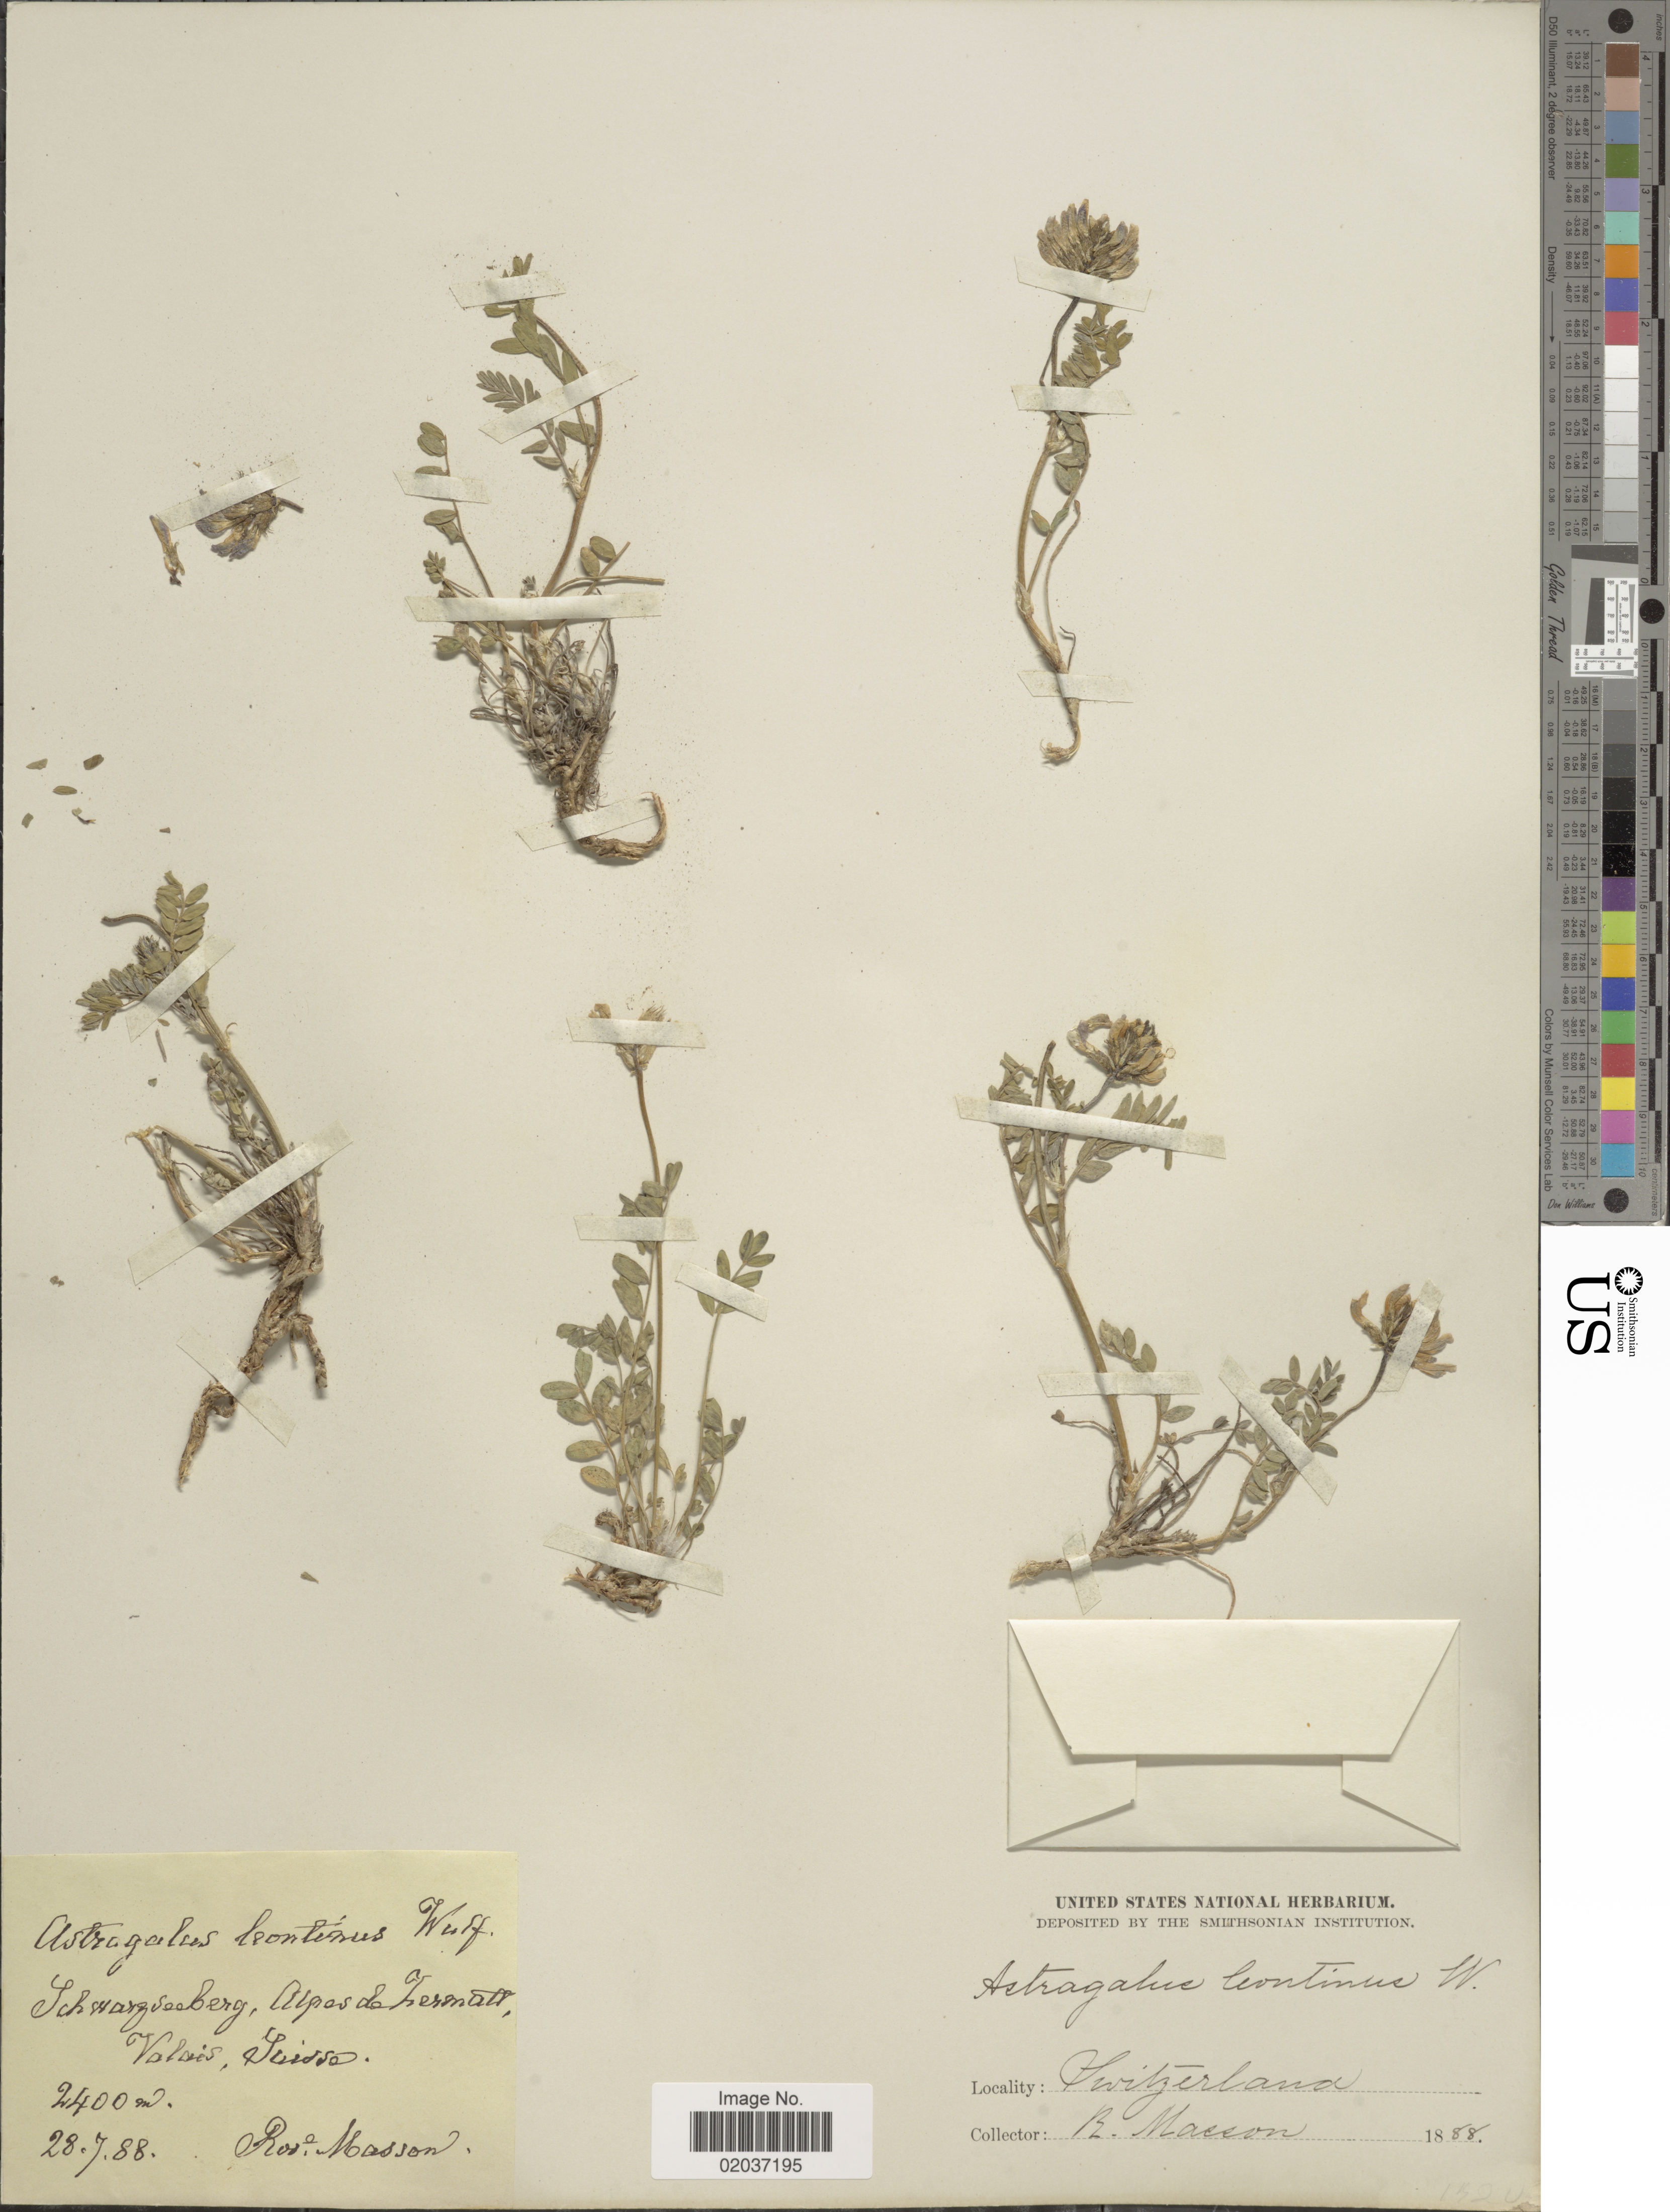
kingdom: Plantae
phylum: Tracheophyta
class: Magnoliopsida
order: Fabales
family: Fabaceae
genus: Astragalus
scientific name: Astragalus leontinus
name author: Wulfen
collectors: R. Masson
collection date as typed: Transcribed d/m/y: 28/7/88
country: Switzerland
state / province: Valais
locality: Schwarzseeberg, Alpes de Zermatt,Valais, Suisse, Switzerland.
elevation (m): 2400